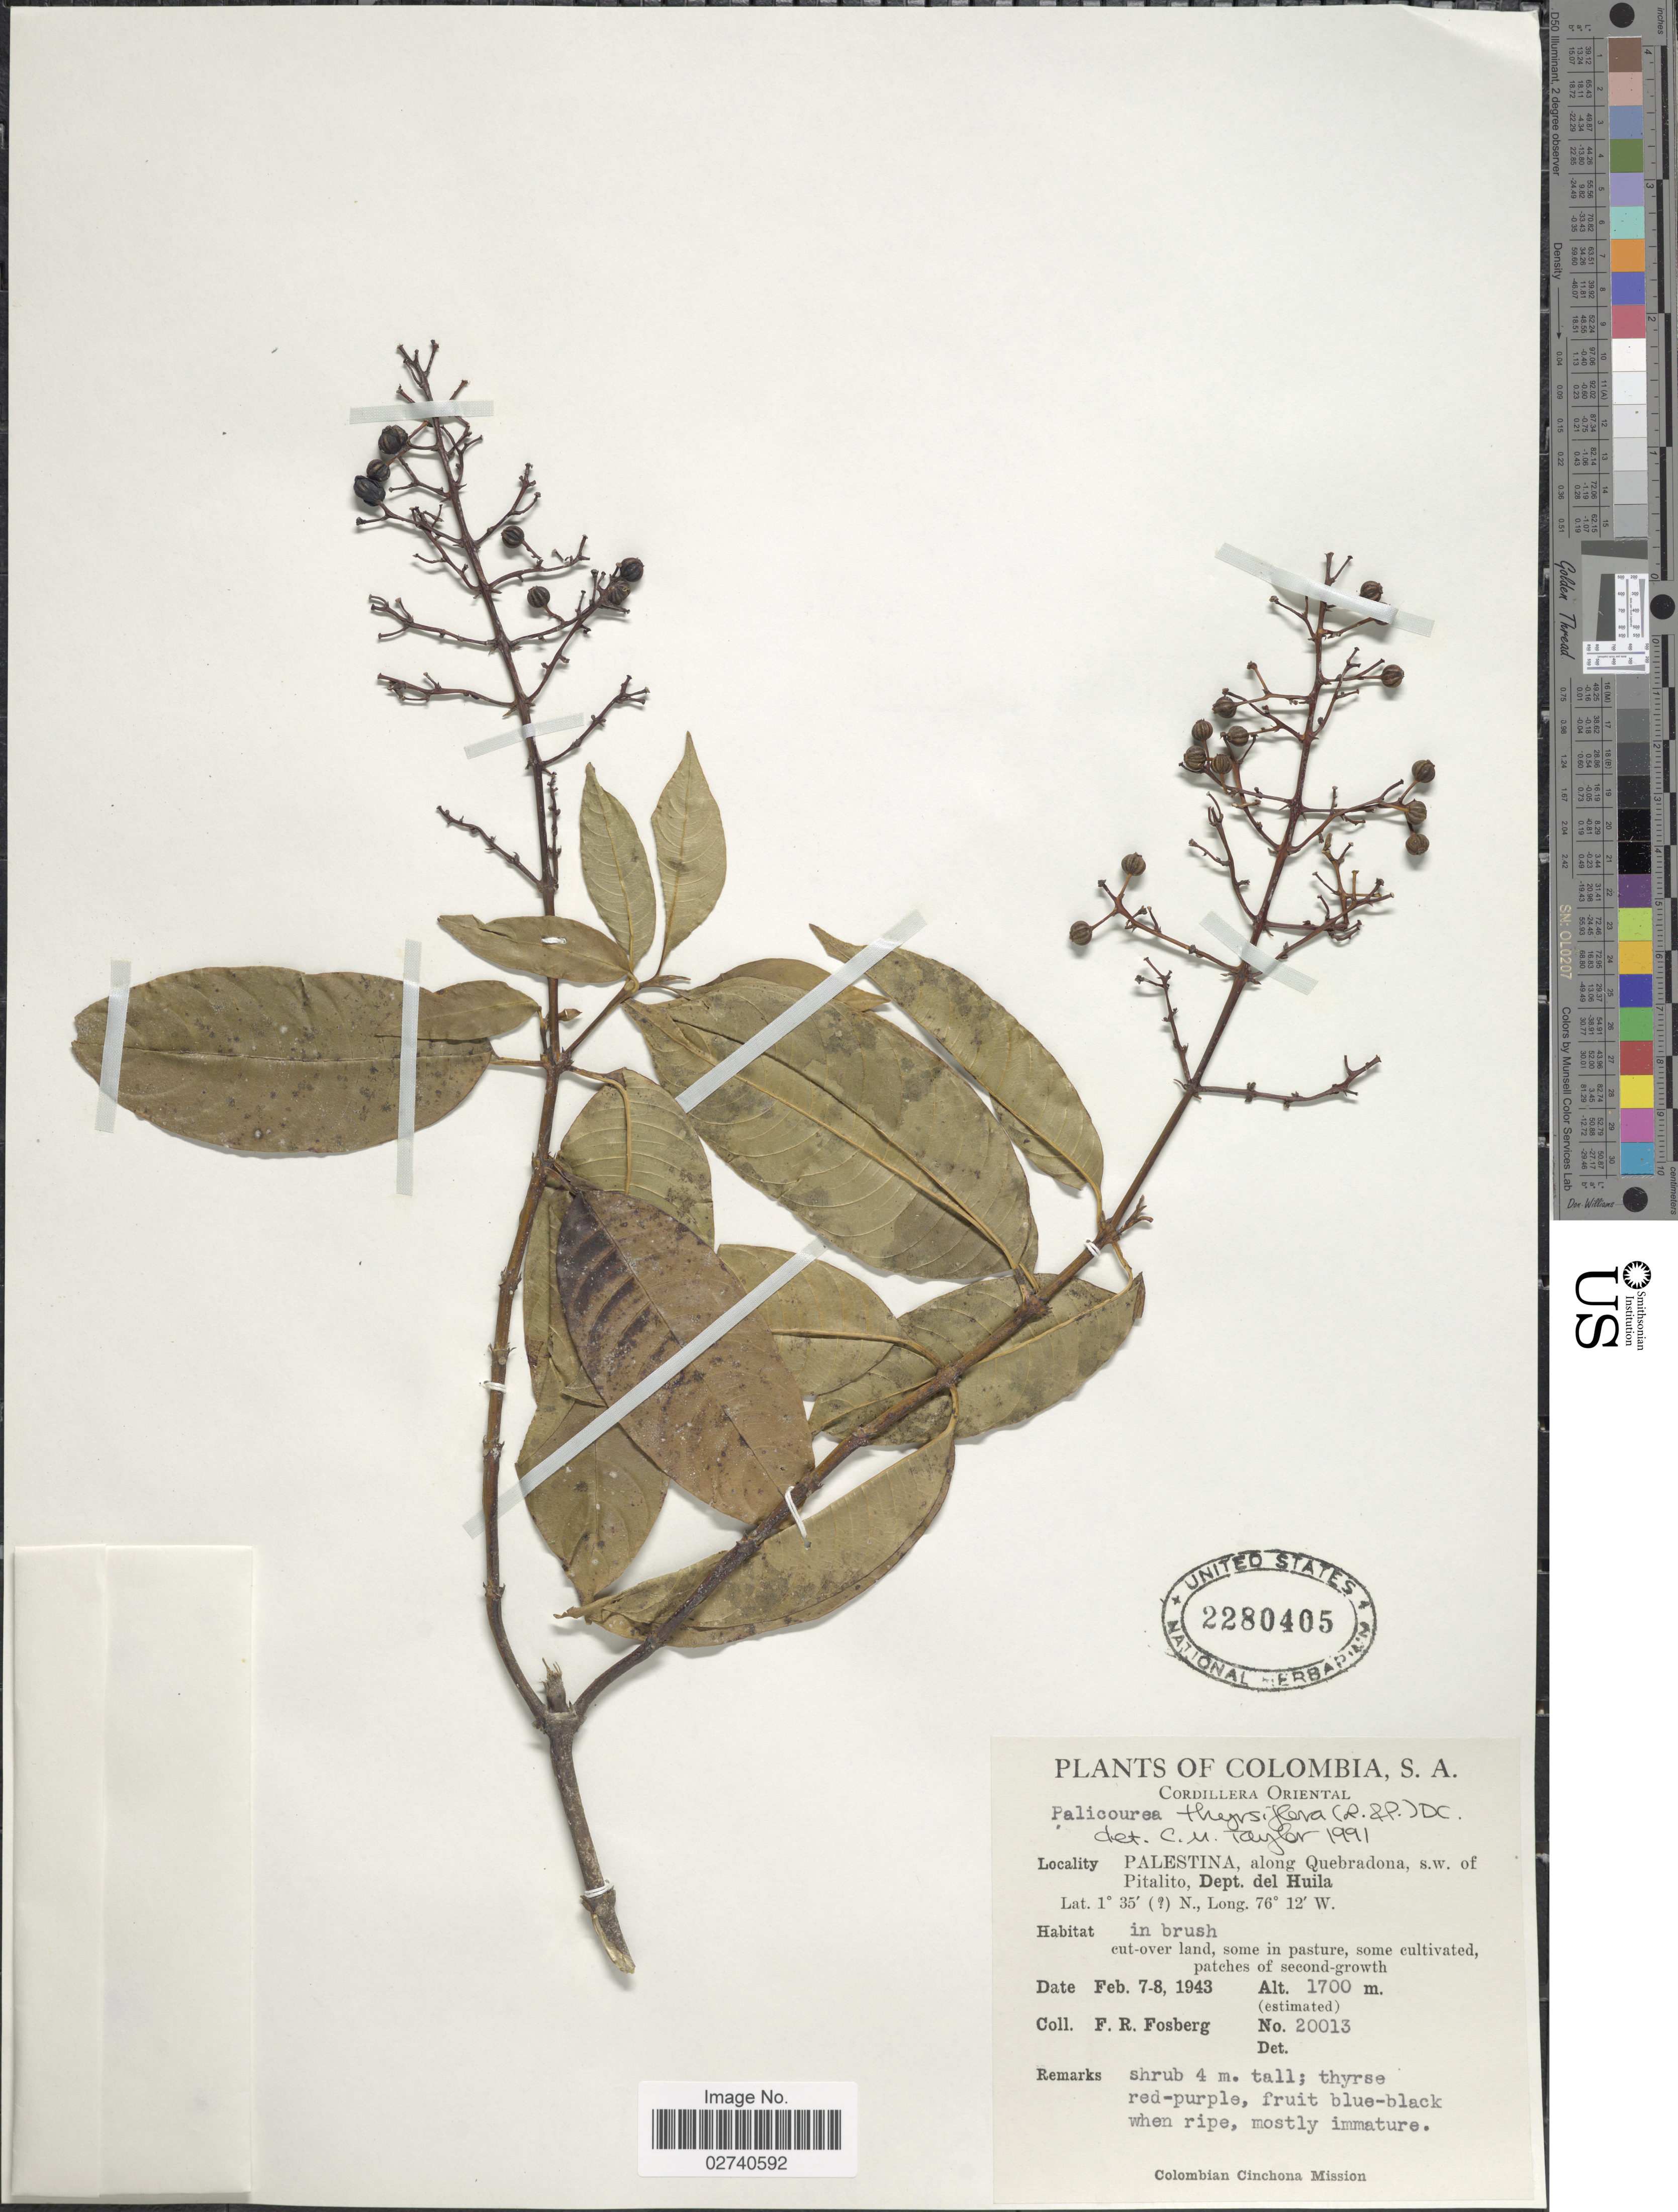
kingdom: Plantae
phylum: Tracheophyta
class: Magnoliopsida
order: Gentianales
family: Rubiaceae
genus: Palicourea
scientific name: Palicourea thyrsiflora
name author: (Ruiz & Pav.) DC.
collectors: F. R. Fosberg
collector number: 20013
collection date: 1943-02-07/1943-02-08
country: Colombia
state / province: Huila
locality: Cordillera Oriental. Palestina, along Quebradona, s.w. of Pitalito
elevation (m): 1700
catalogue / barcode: US 2280405